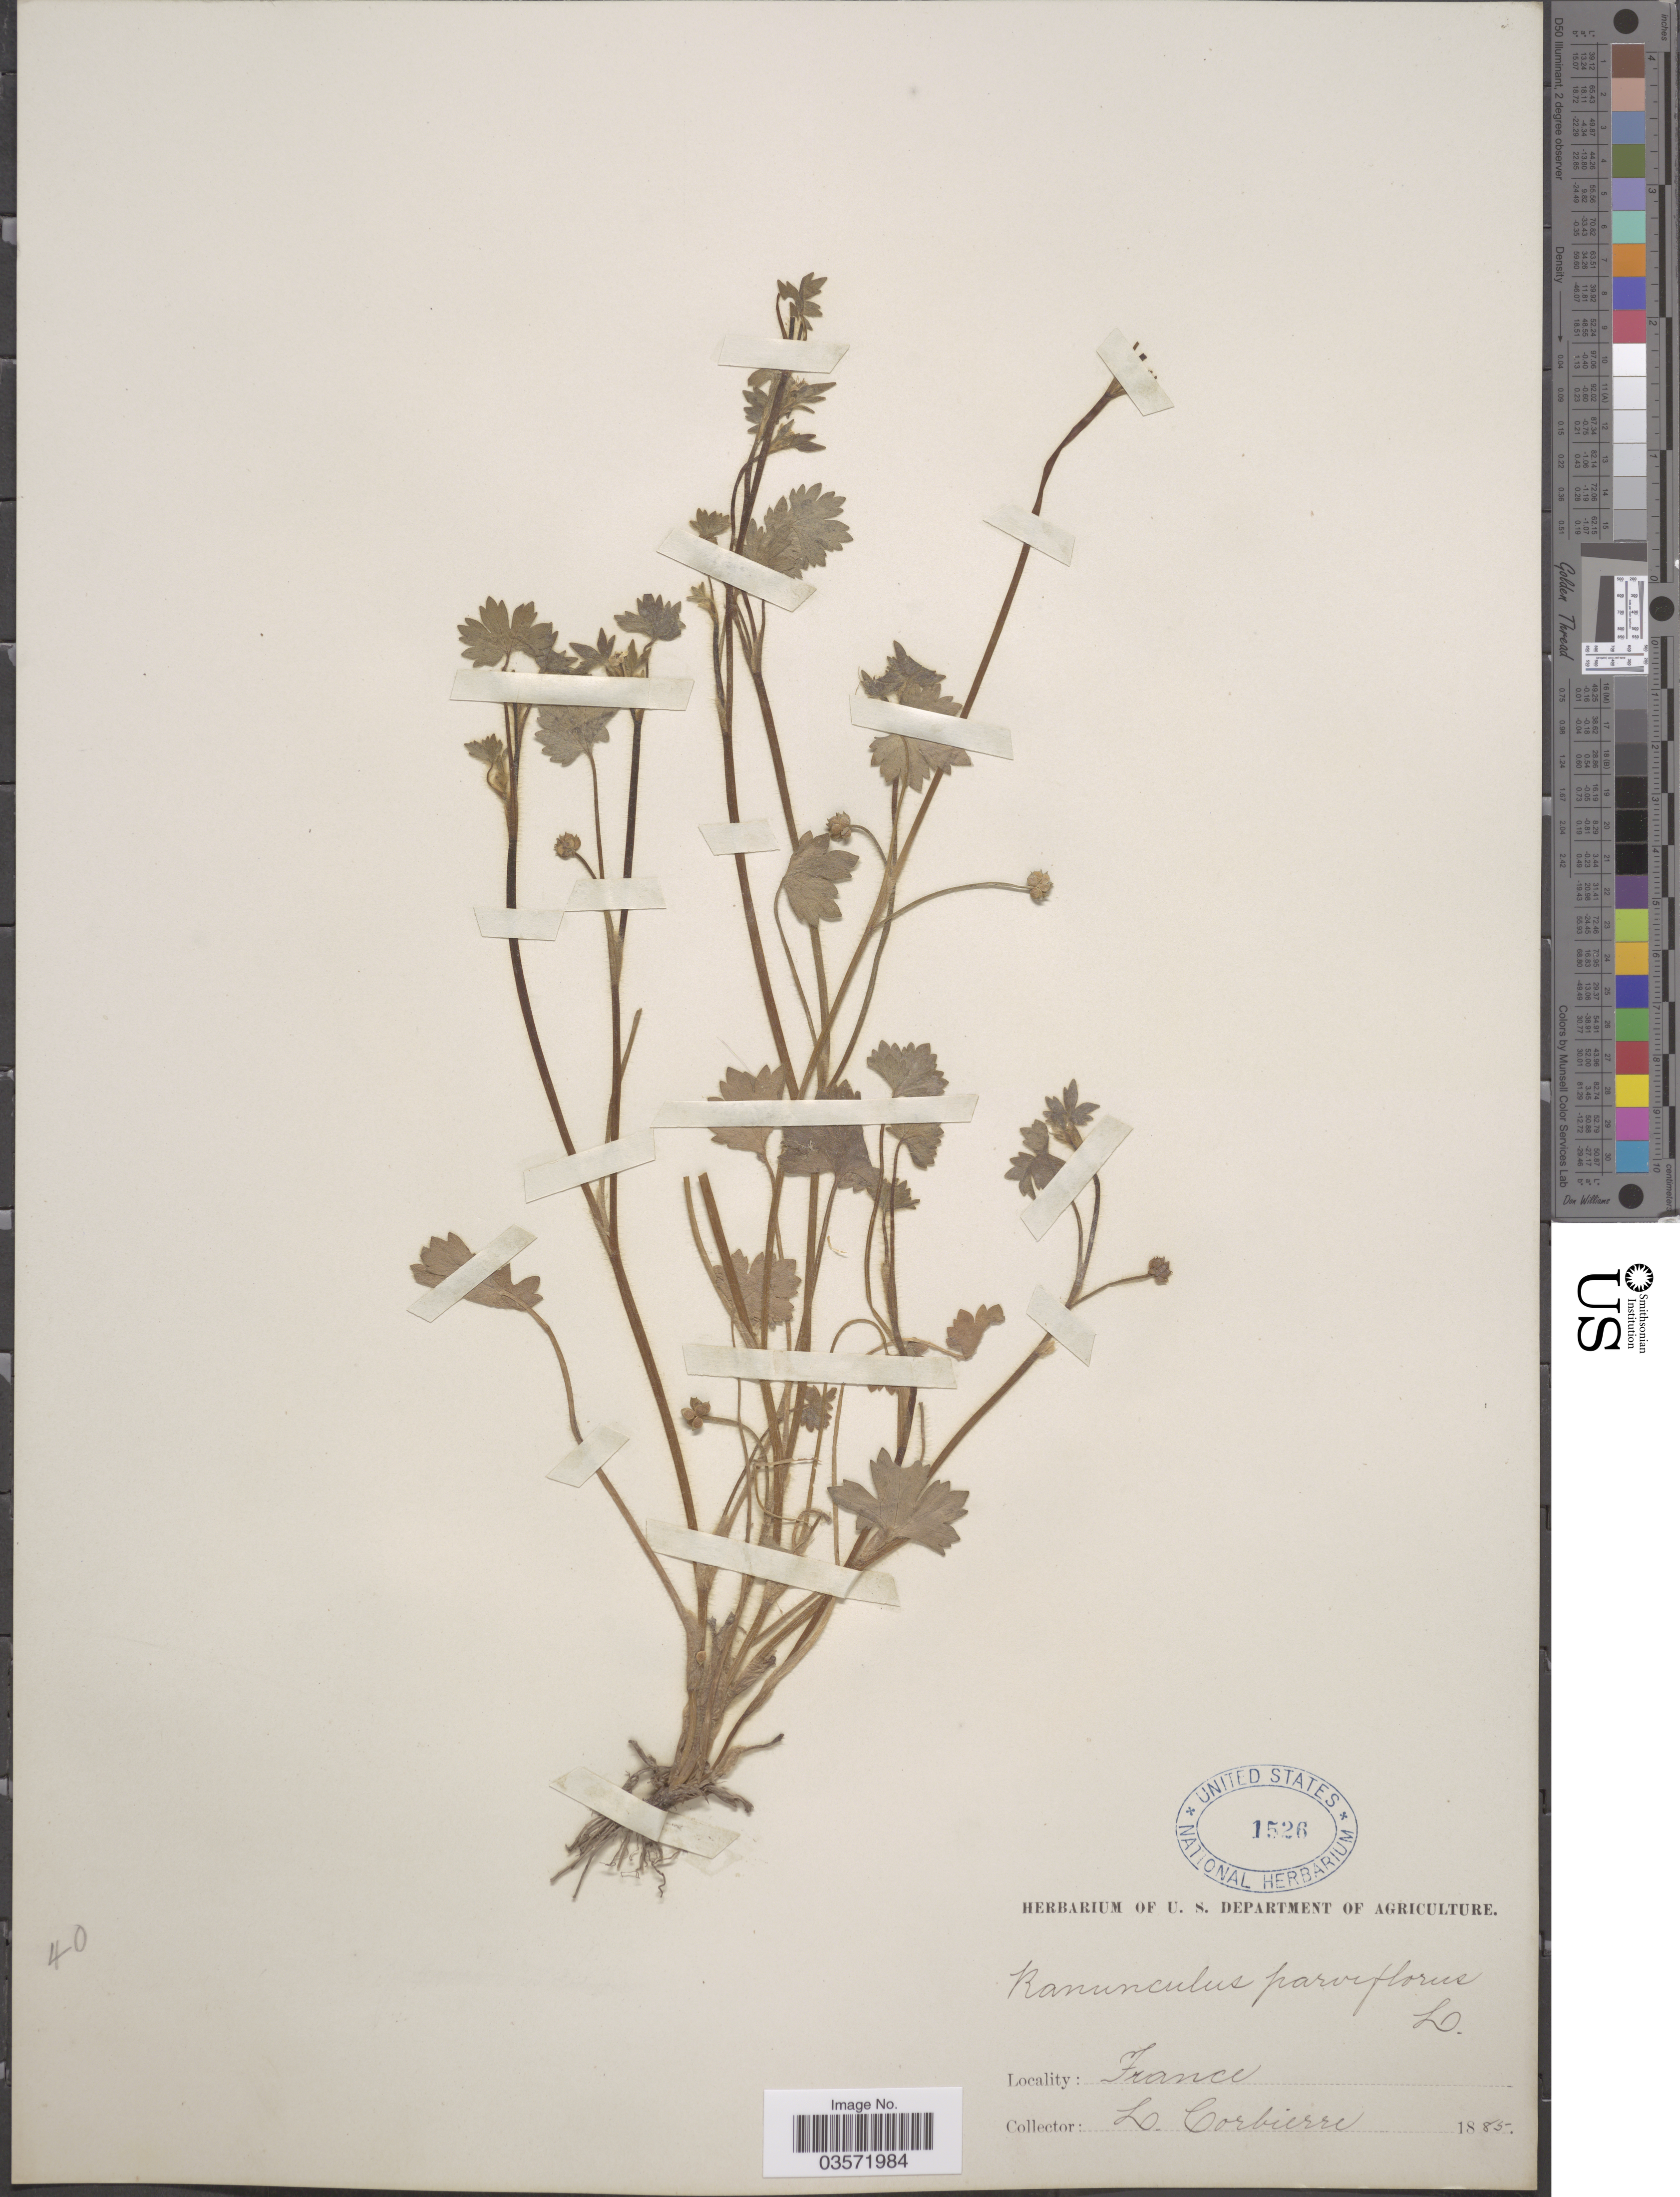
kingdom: Plantae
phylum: Tracheophyta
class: Magnoliopsida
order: Ranunculales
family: Ranunculaceae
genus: Ranunculus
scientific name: Ranunculus parviflorus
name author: L.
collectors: L. Corbierre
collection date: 1885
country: France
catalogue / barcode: US 1526